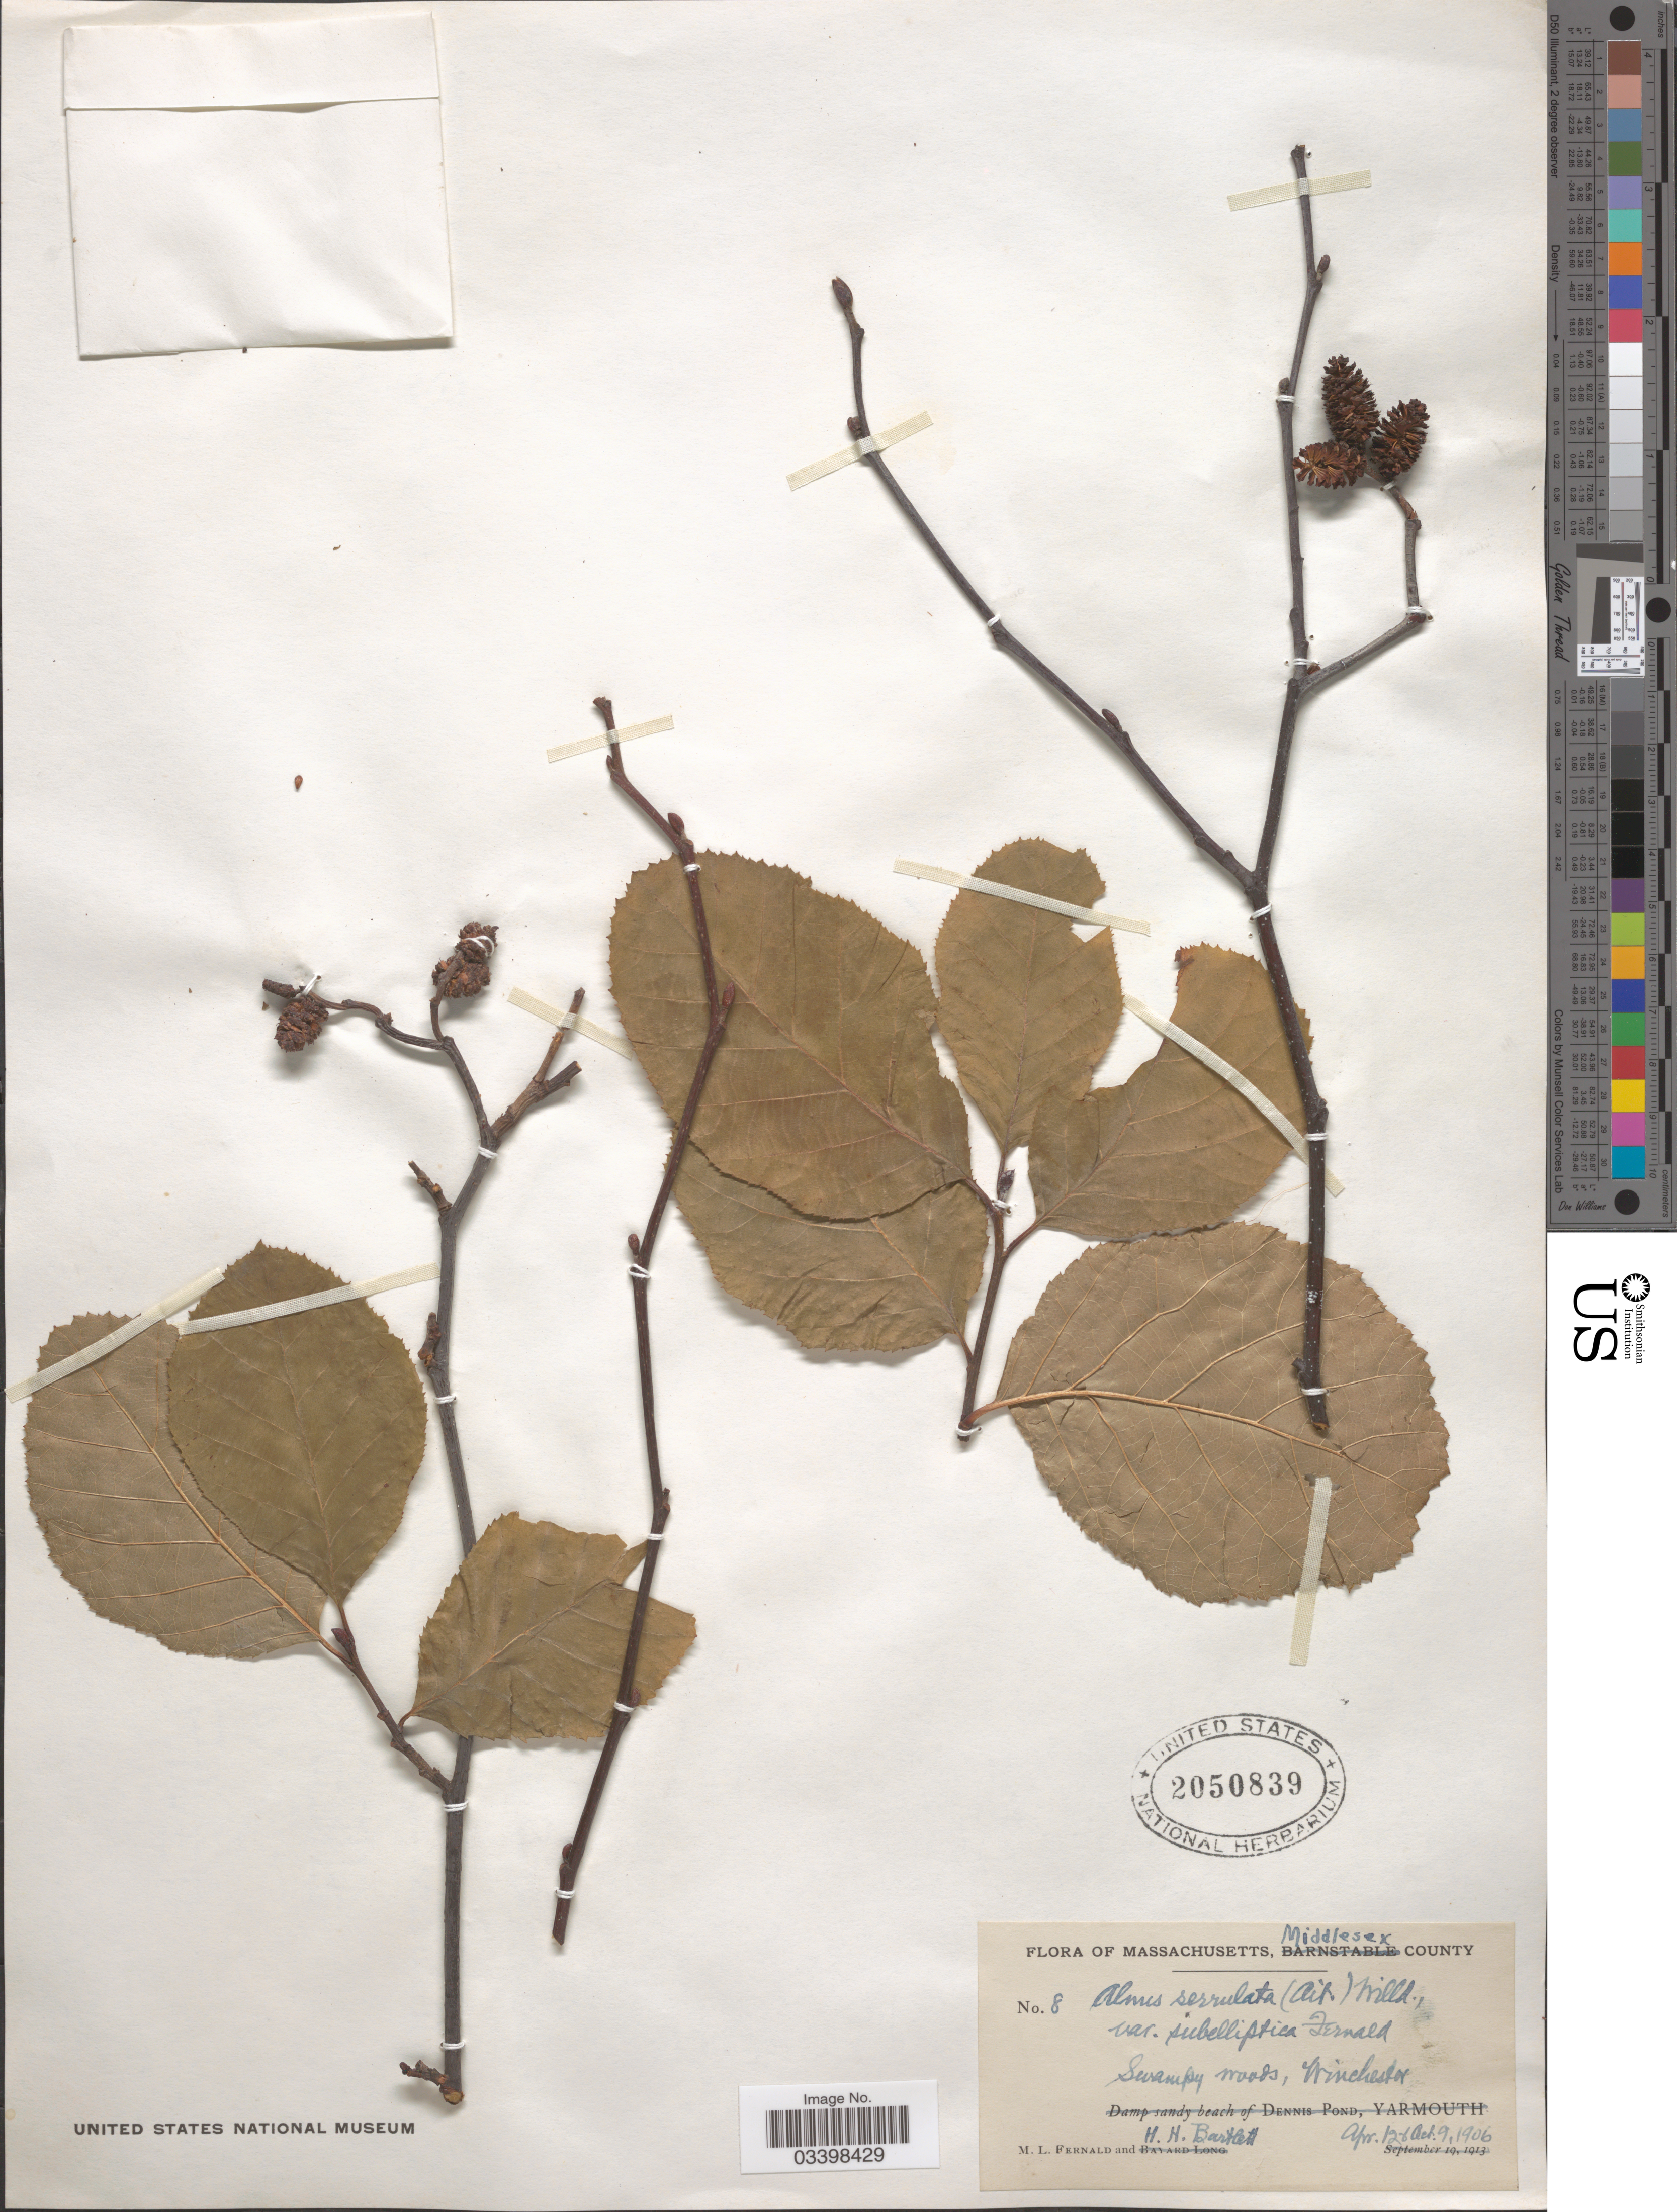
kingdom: Plantae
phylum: Tracheophyta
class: Magnoliopsida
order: Fagales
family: Betulaceae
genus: Alnus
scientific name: Alnus serrulata var. subelliptica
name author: Fernald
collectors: M. L. Fernald & H. H. Bartlett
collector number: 8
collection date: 1906-04-12/1906-10-09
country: United States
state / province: Massachusetts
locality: Middlesex County. Winchester.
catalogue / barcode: US 2050839